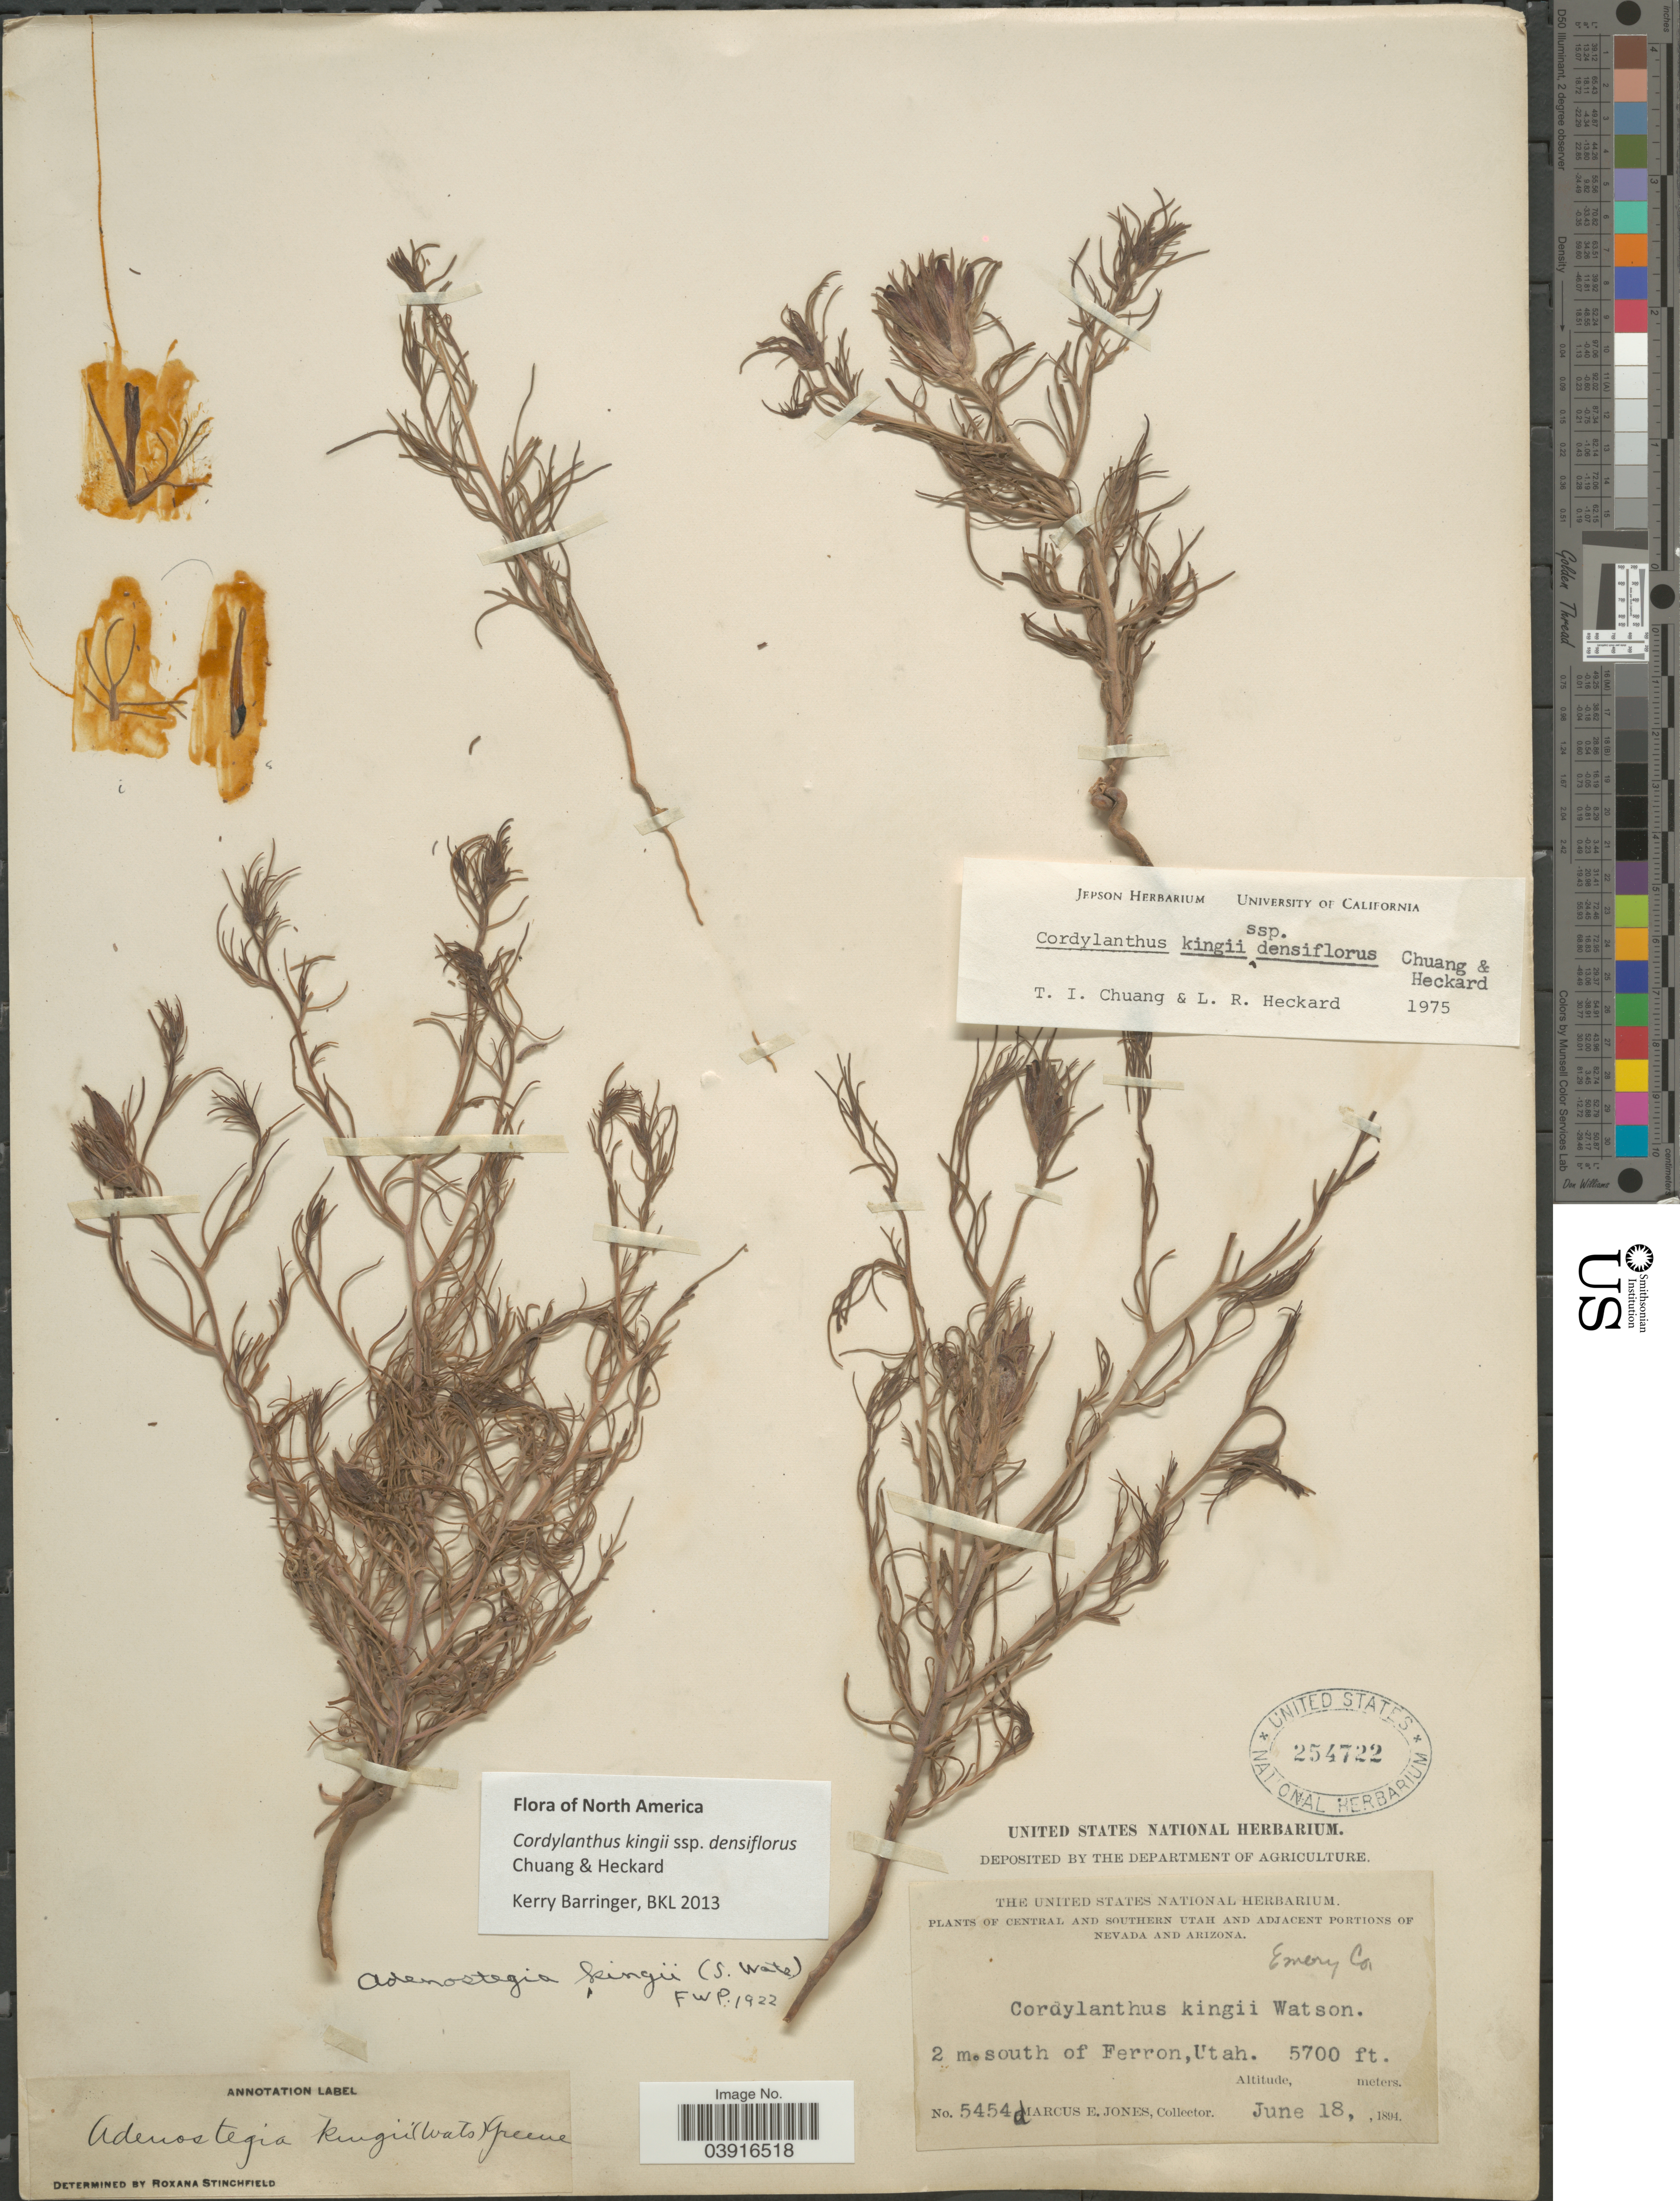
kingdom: Plantae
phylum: Tracheophyta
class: Magnoliopsida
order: Lamiales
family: Orobanchaceae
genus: Cordylanthus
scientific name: Cordylanthus kingii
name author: S. Watson in C. King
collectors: M. E. Jones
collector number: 5454d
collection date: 1894-06-18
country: United States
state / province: Utah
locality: Central and Southern Utah. Emery Co. 2 m. south of Ferron.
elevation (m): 1737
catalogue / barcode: US 254722